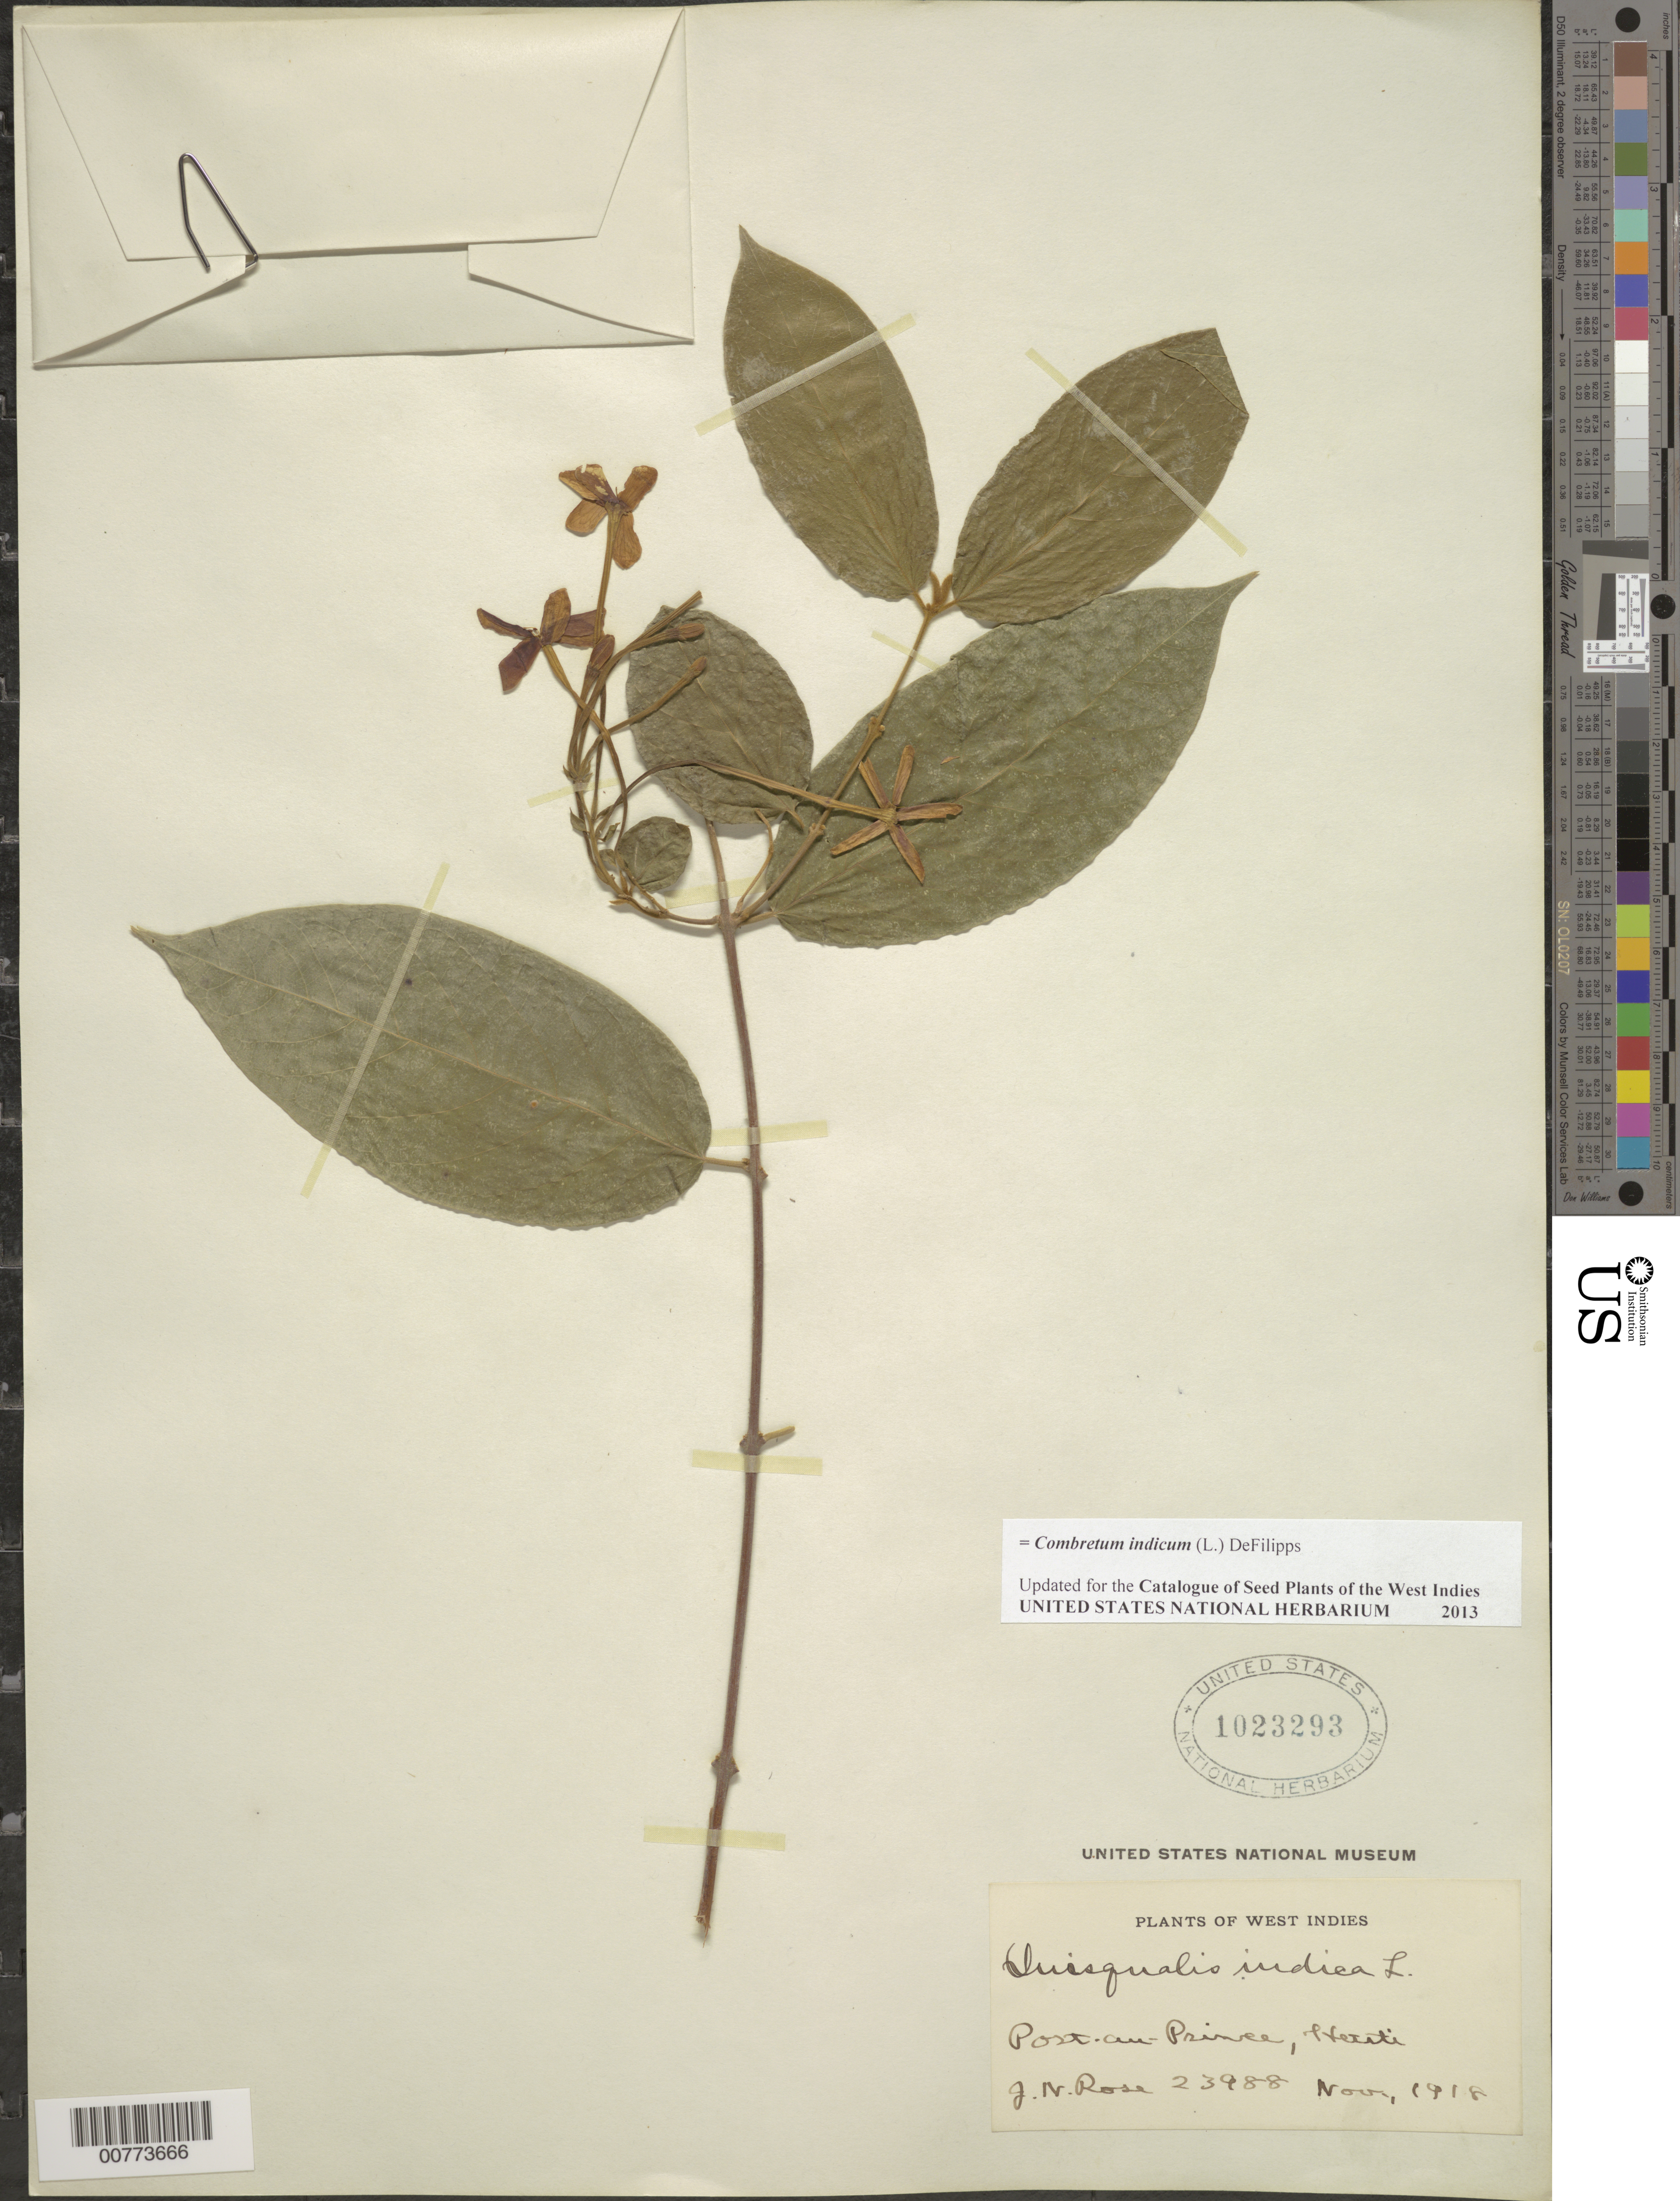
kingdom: Plantae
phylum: Tracheophyta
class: Magnoliopsida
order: Myrtales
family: Combretaceae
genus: Combretum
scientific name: Combretum indicum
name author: (L.) DeFilipps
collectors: J. N. Rose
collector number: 23988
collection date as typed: Nov 1918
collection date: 1918-11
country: Haiti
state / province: Óuest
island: Hispaniola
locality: Port au Prince.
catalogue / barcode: US 1023293